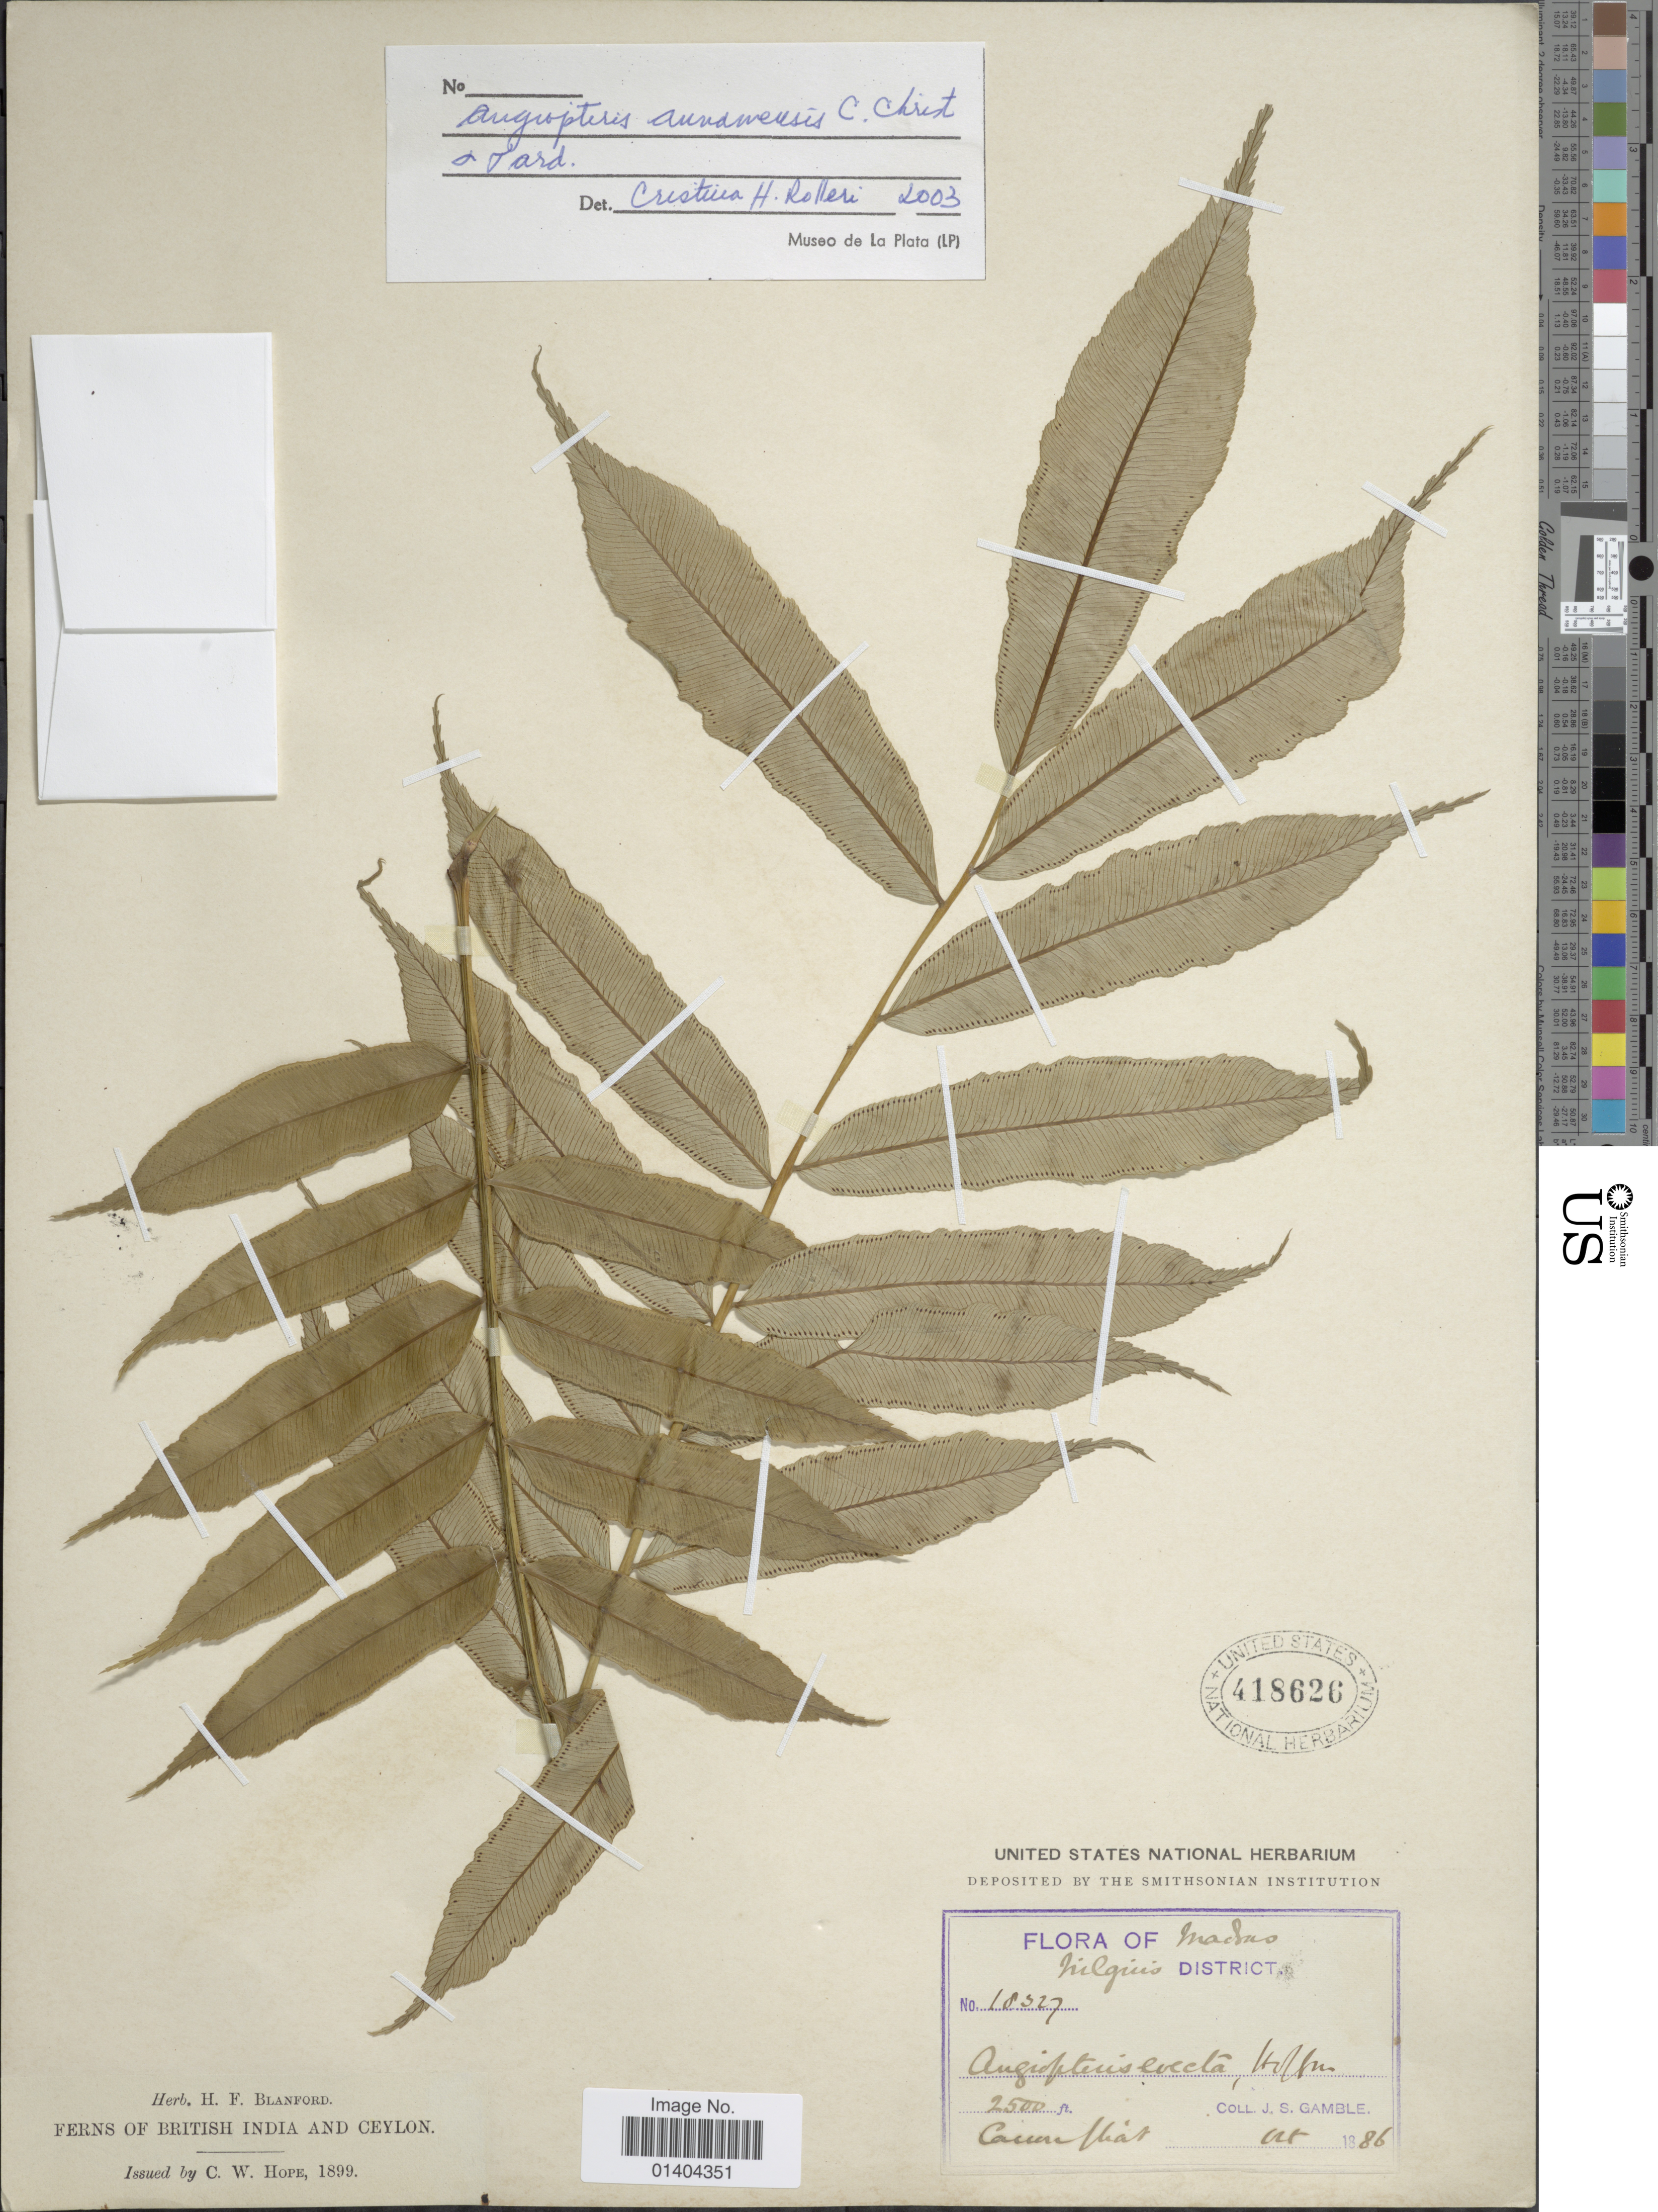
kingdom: Plantae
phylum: Tracheophyta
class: Polypodiopsida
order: Marattiales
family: Marattiaceae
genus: Angiopteris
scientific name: Angiopteris annamensis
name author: C. Chr. & Tardieu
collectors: J. S. Gamble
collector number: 18327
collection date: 1886-04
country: India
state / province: Tamil Nadu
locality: Madras, Nilgiris, Camera ghat [interpreted]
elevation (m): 2500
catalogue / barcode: US 418626